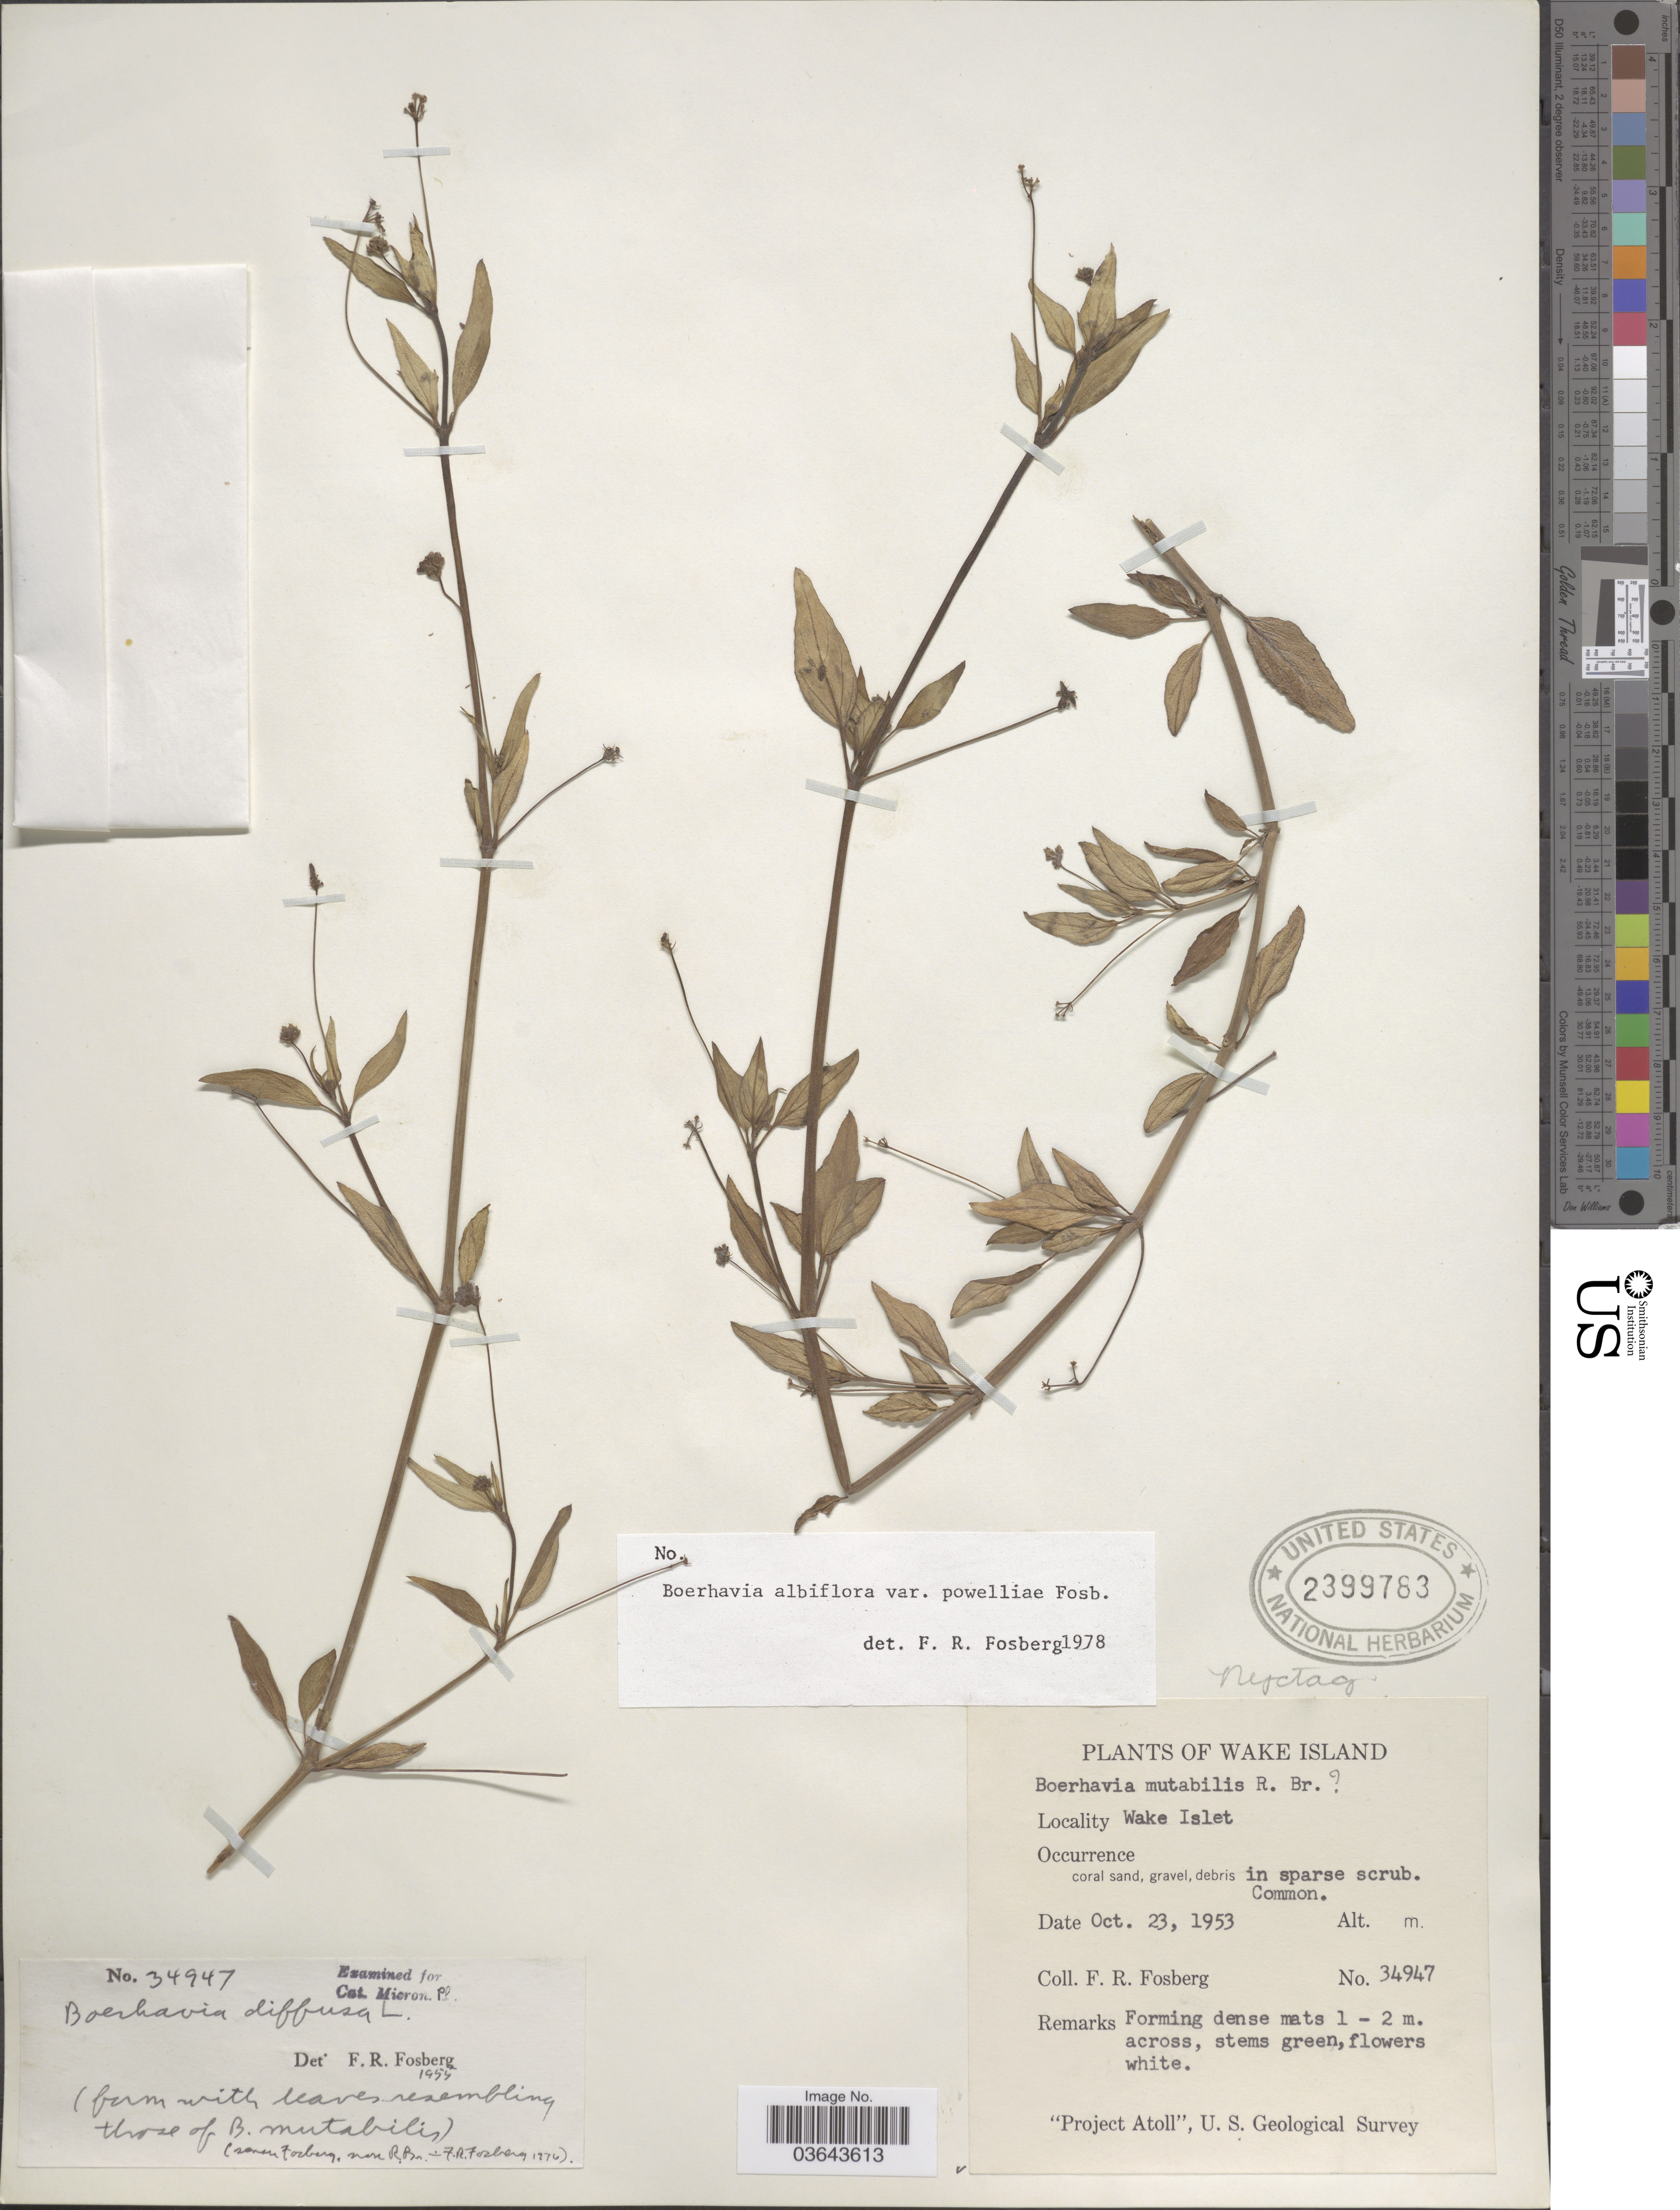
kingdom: Plantae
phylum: Tracheophyta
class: Magnoliopsida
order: Caryophyllales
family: Nyctaginaceae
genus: Boerhavia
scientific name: Boerhavia albiflora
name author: Fosberg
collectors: F. R. Fosberg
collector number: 34947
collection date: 1953-10-23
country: U.S. Administered Pacific Islands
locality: Wake Island. Wake Islet.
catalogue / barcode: US 2399783